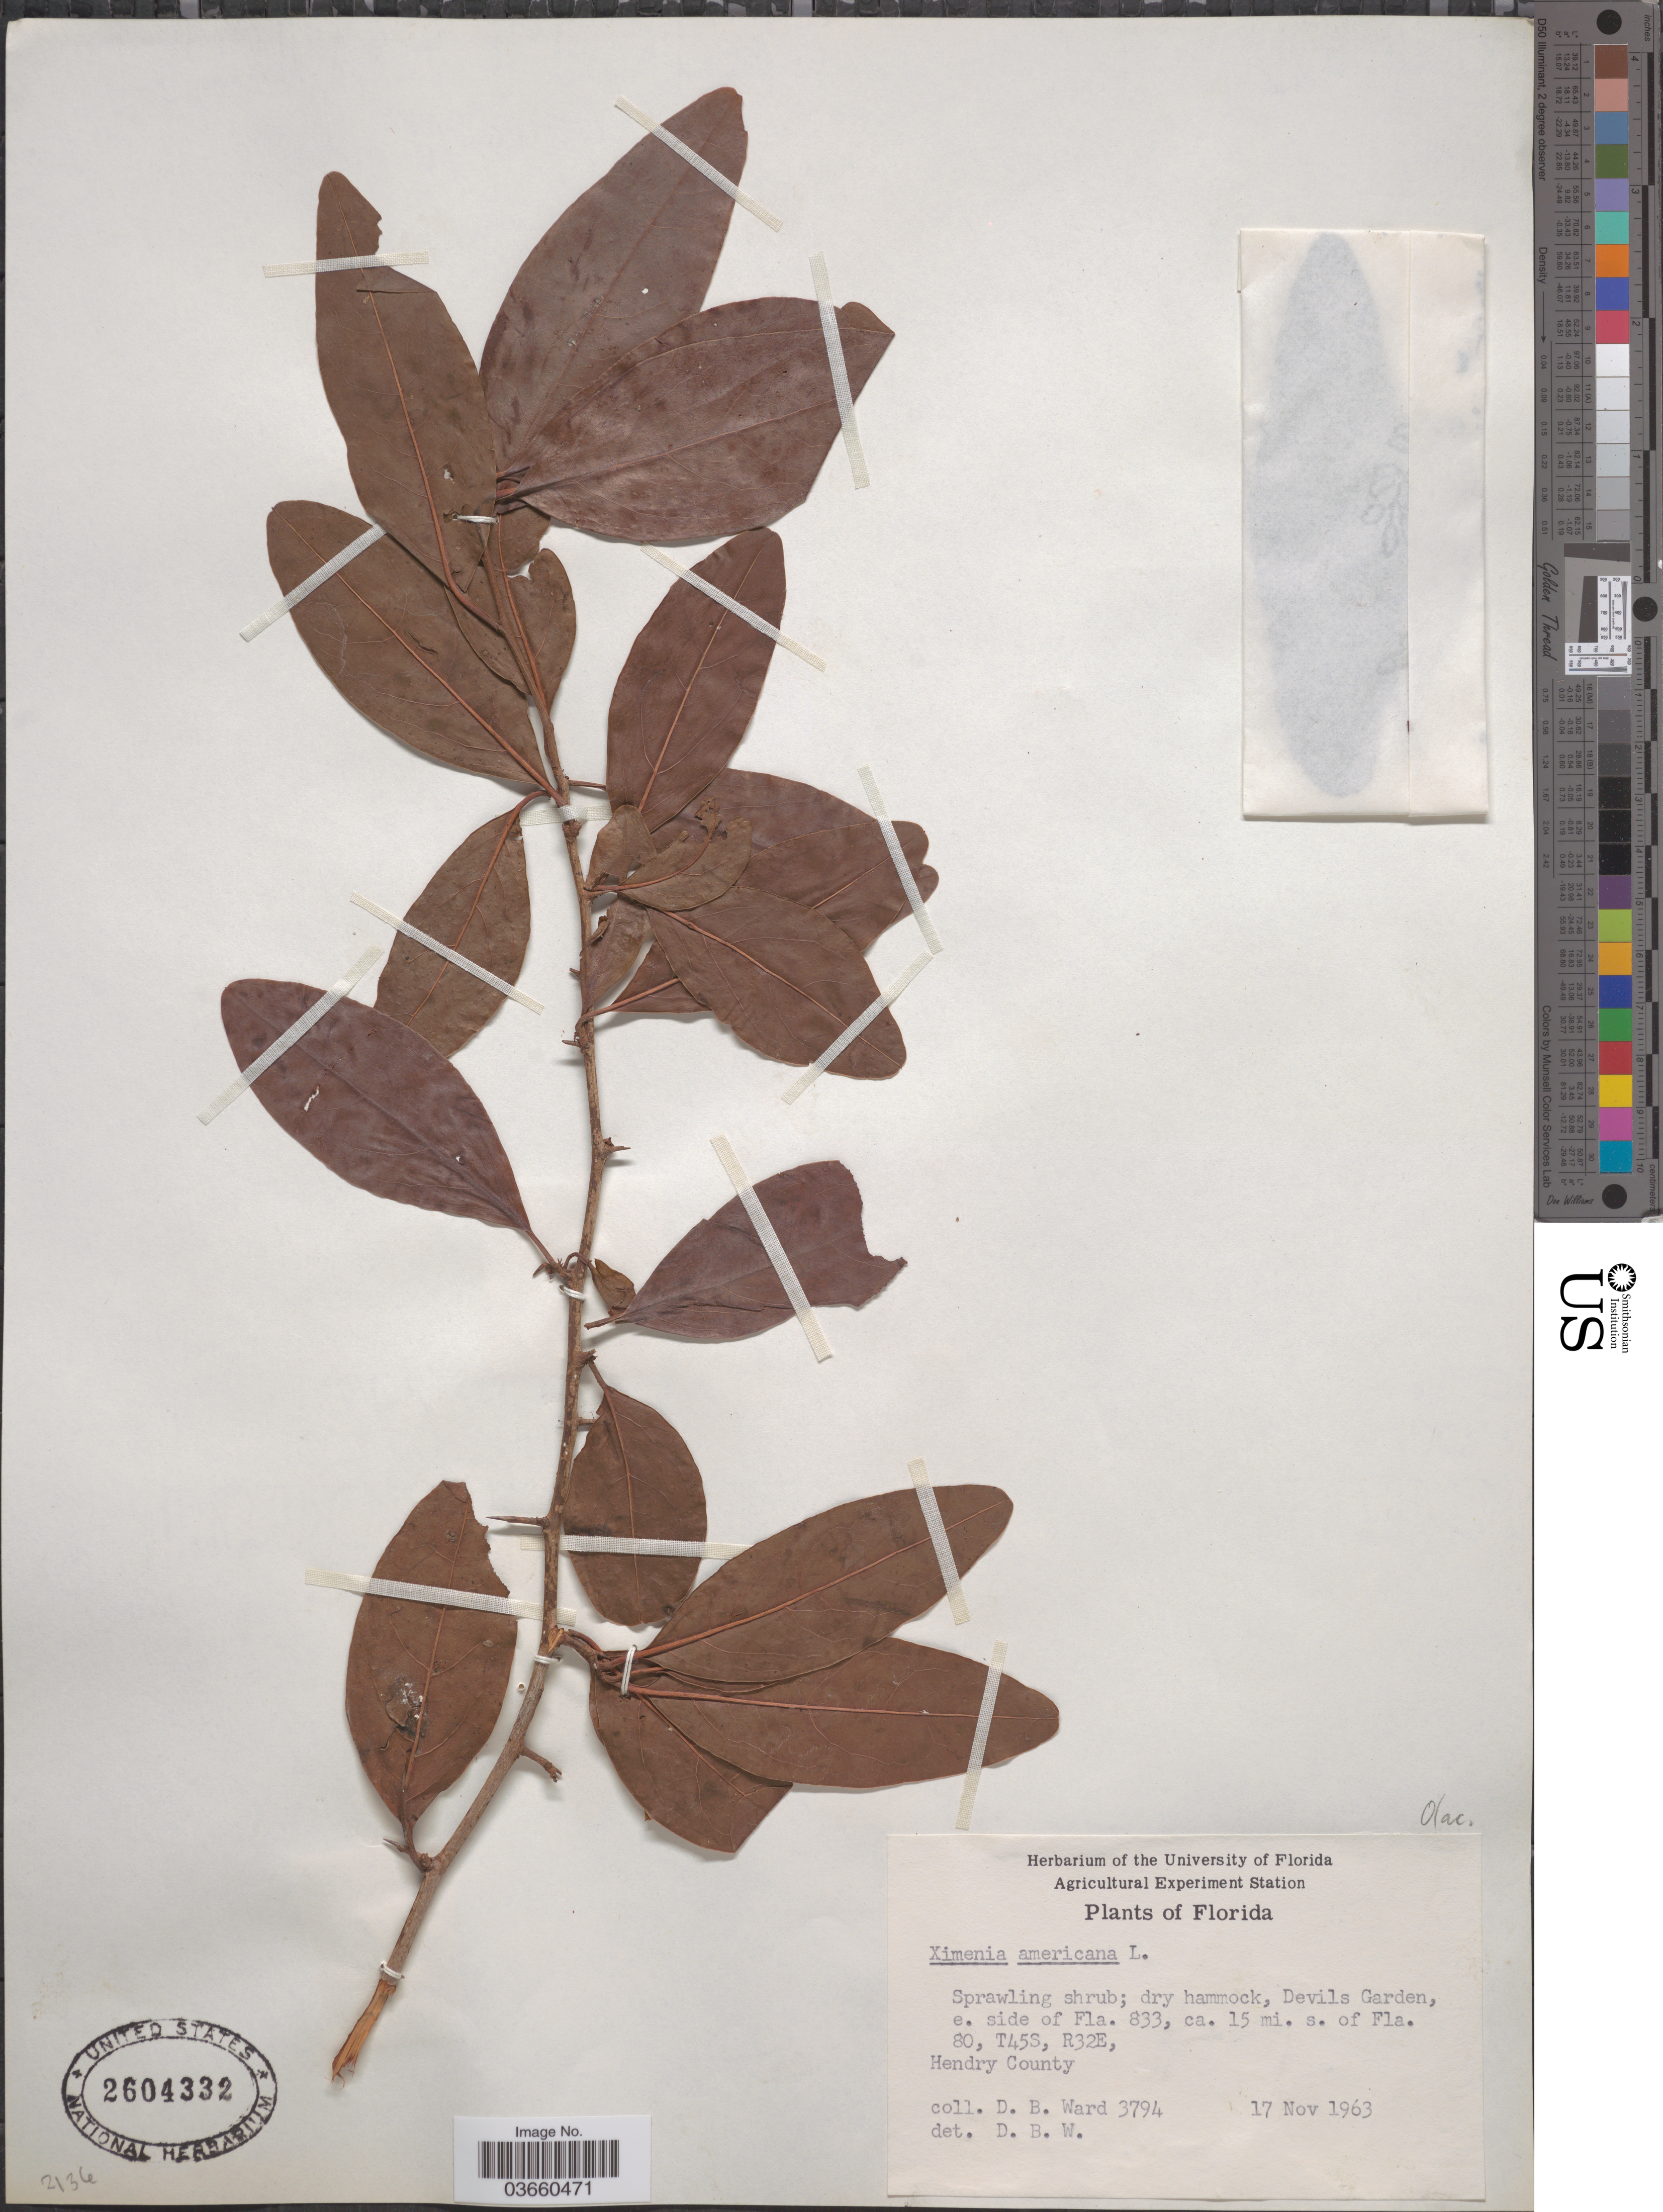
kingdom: Plantae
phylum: Tracheophyta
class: Magnoliopsida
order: Santalales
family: Ximeniaceae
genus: Ximenia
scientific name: Ximenia americana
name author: L.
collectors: D. B. Ward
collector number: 3794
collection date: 1963-11-17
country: United States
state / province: Florida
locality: Devils Garden, e. side of Fla. 833, ca. 15 mi. s. of Fla. 80, T45S, R32E. Hendry County.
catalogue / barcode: US 2604332